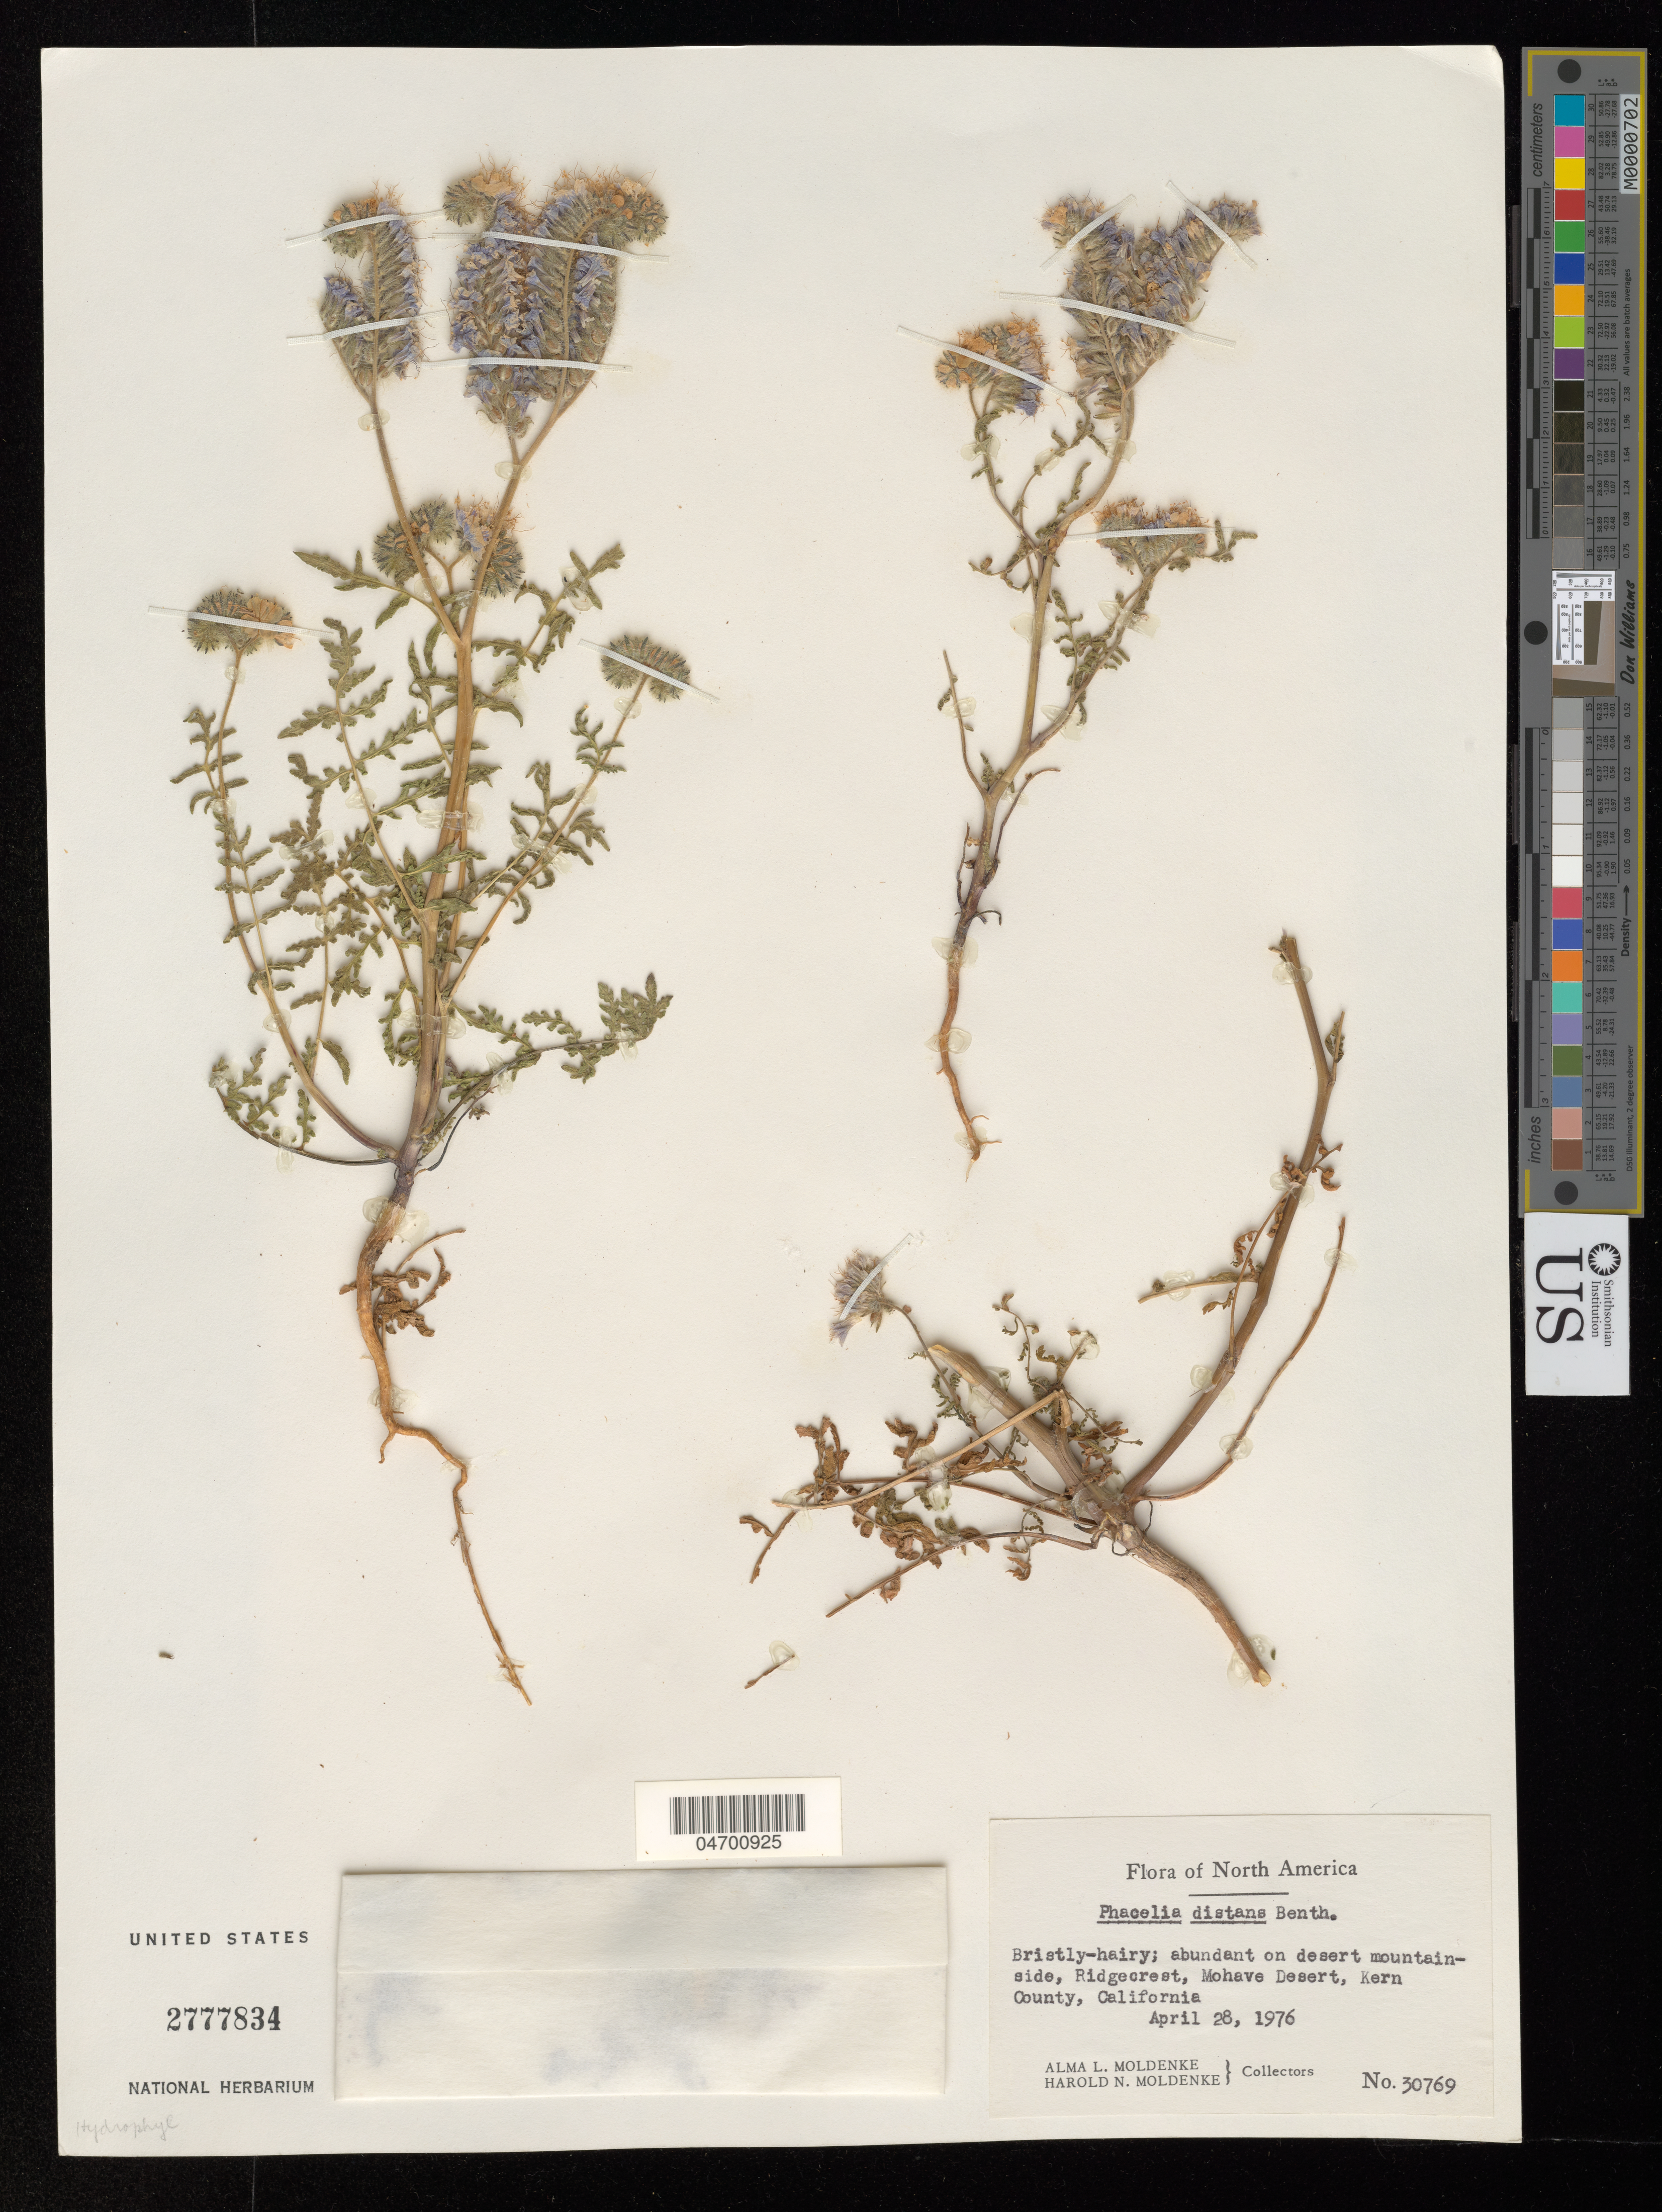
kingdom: Plantae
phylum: Tracheophyta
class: Magnoliopsida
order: Boraginales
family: Hydrophyllaceae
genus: Phacelia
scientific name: Phacelia distans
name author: Benth.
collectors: A. L. Moldenke & H. Moldenke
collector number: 30769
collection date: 1976-04-28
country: United States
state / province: California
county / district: Kern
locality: Abundant on desert mountainside, Ridgecrest, Mohave Desert, Kern County.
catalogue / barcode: US 2777834